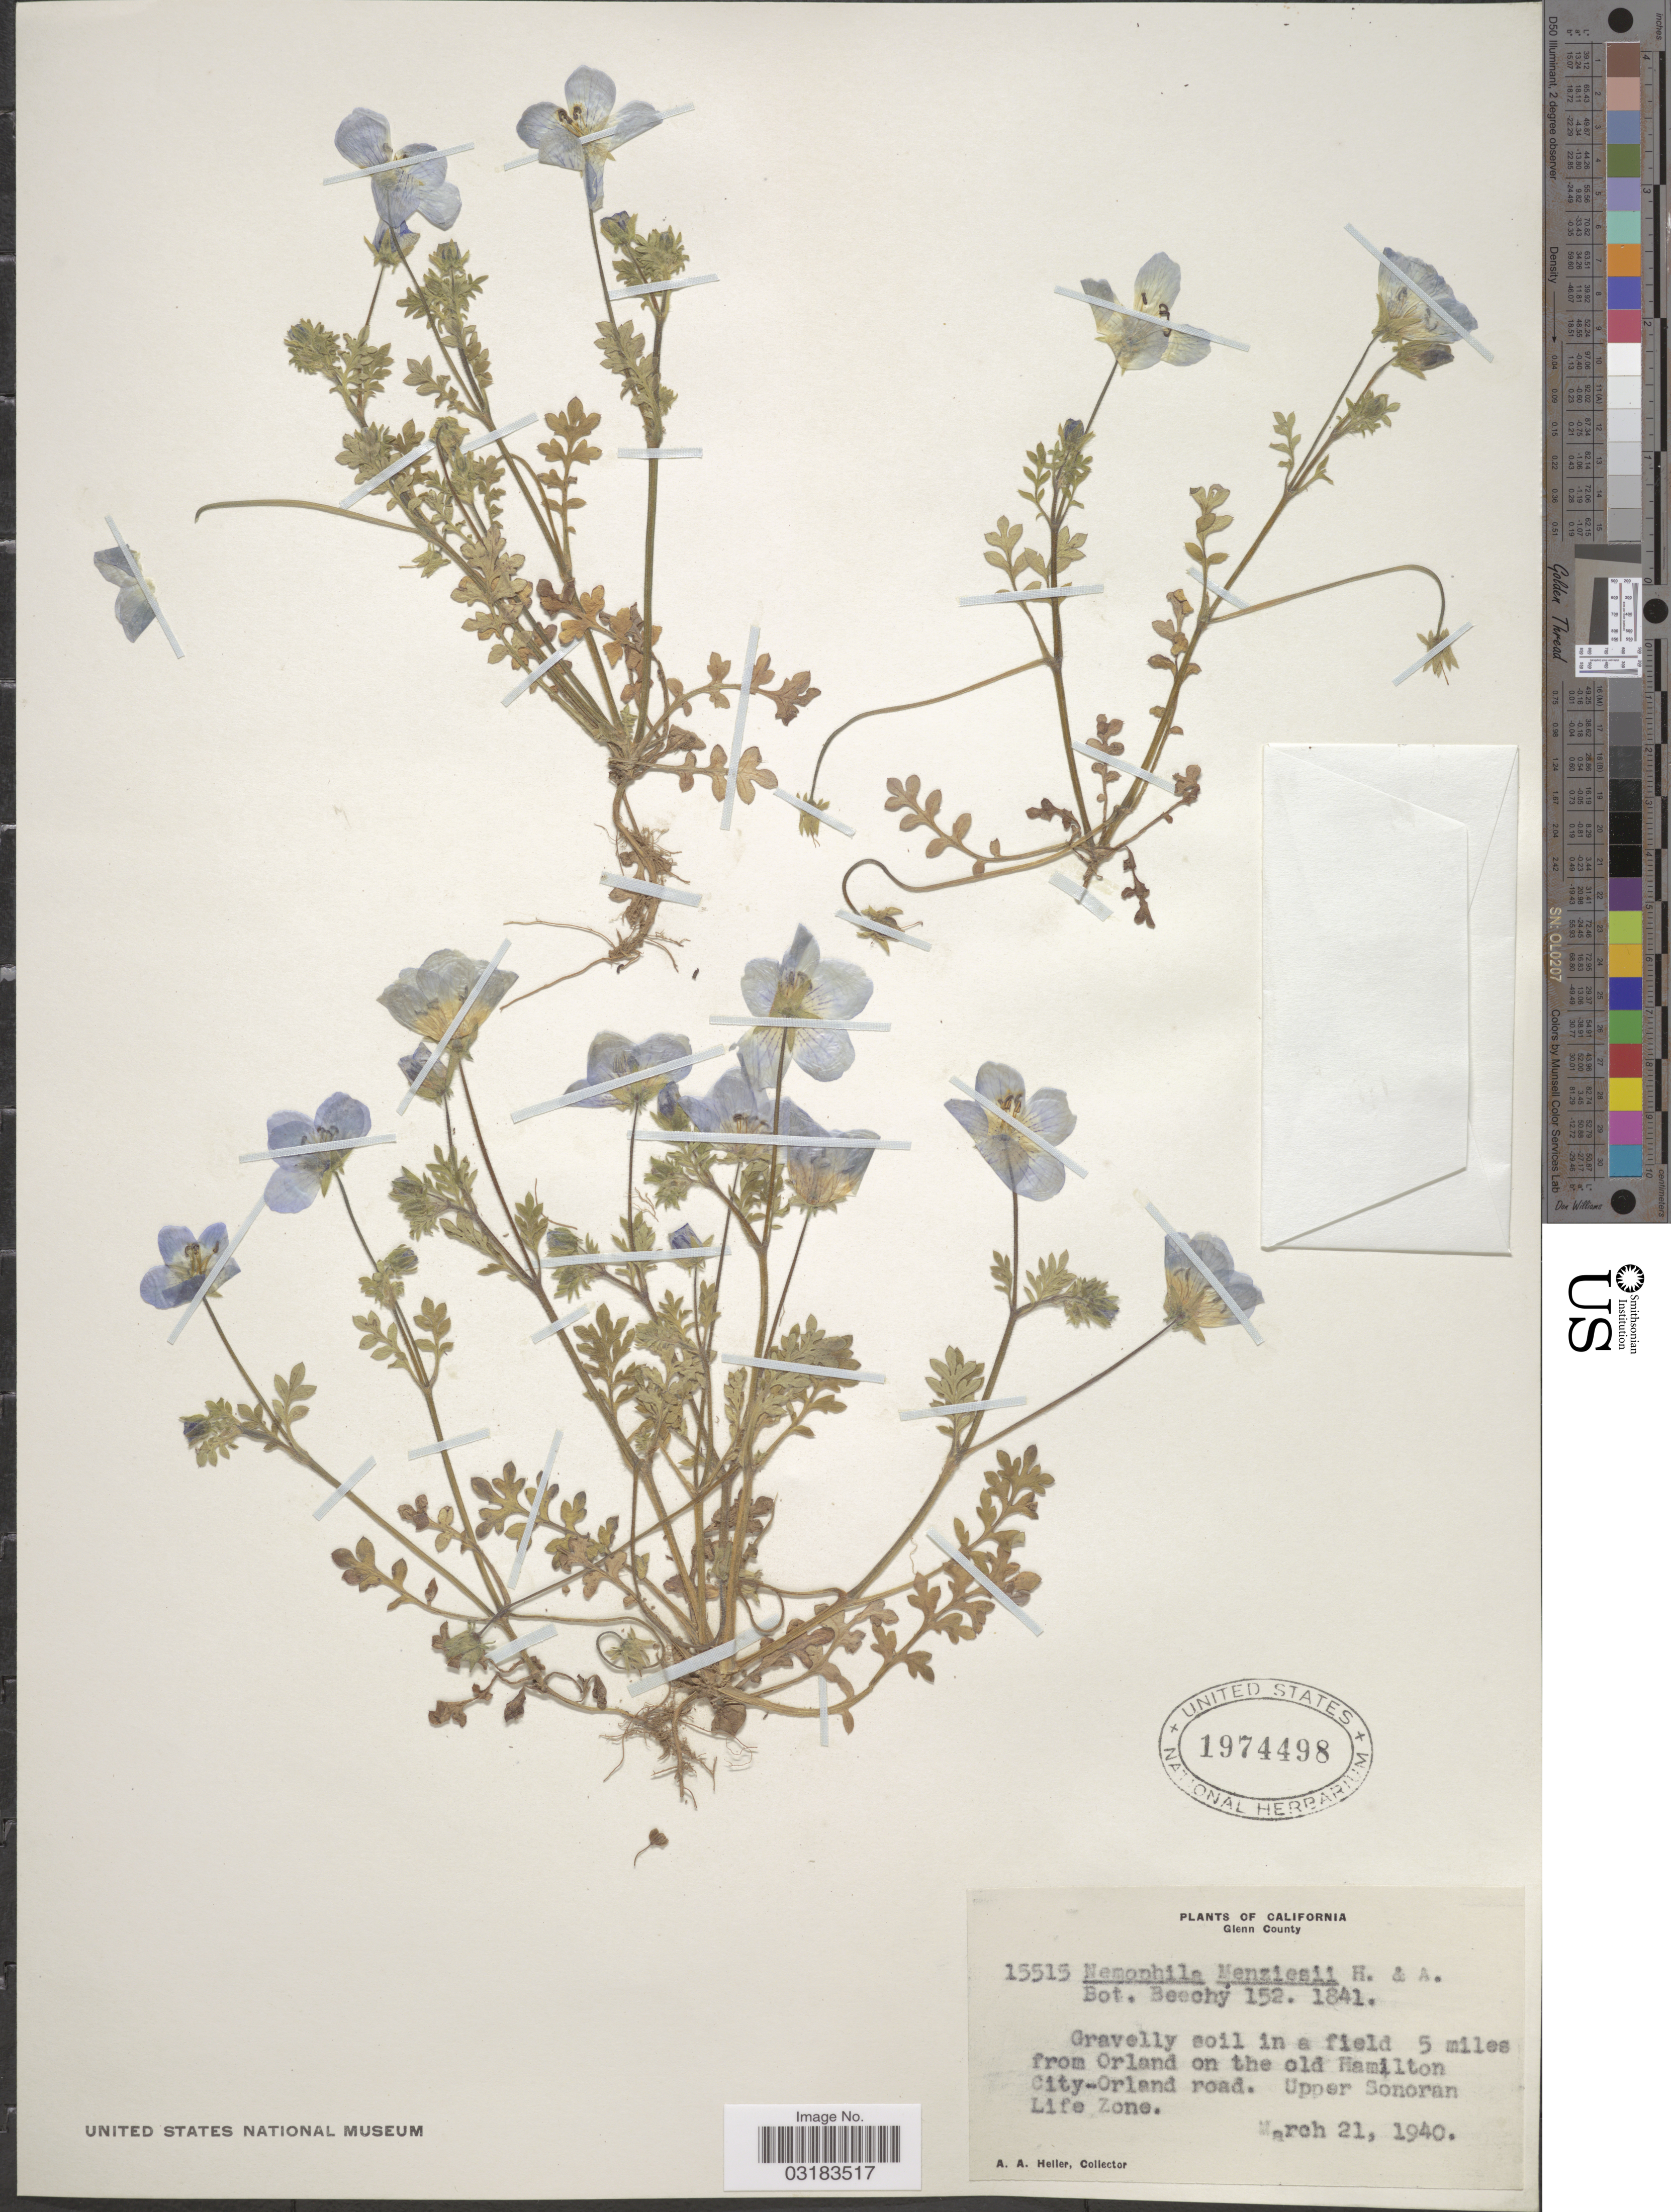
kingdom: Plantae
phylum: Tracheophyta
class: Magnoliopsida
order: Boraginales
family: Hydrophyllaceae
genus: Nemophila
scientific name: Nemophila menziesii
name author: Hook. & Arn.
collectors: A. A. Heller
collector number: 15515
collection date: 1940-03-21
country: United States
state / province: California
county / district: Glenn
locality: Glenn County. Gravelly soil in a field 5 miles from Orland on the old Hamilton City-Orland road. Upper Sonoran Life Zone.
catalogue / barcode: US 1974498